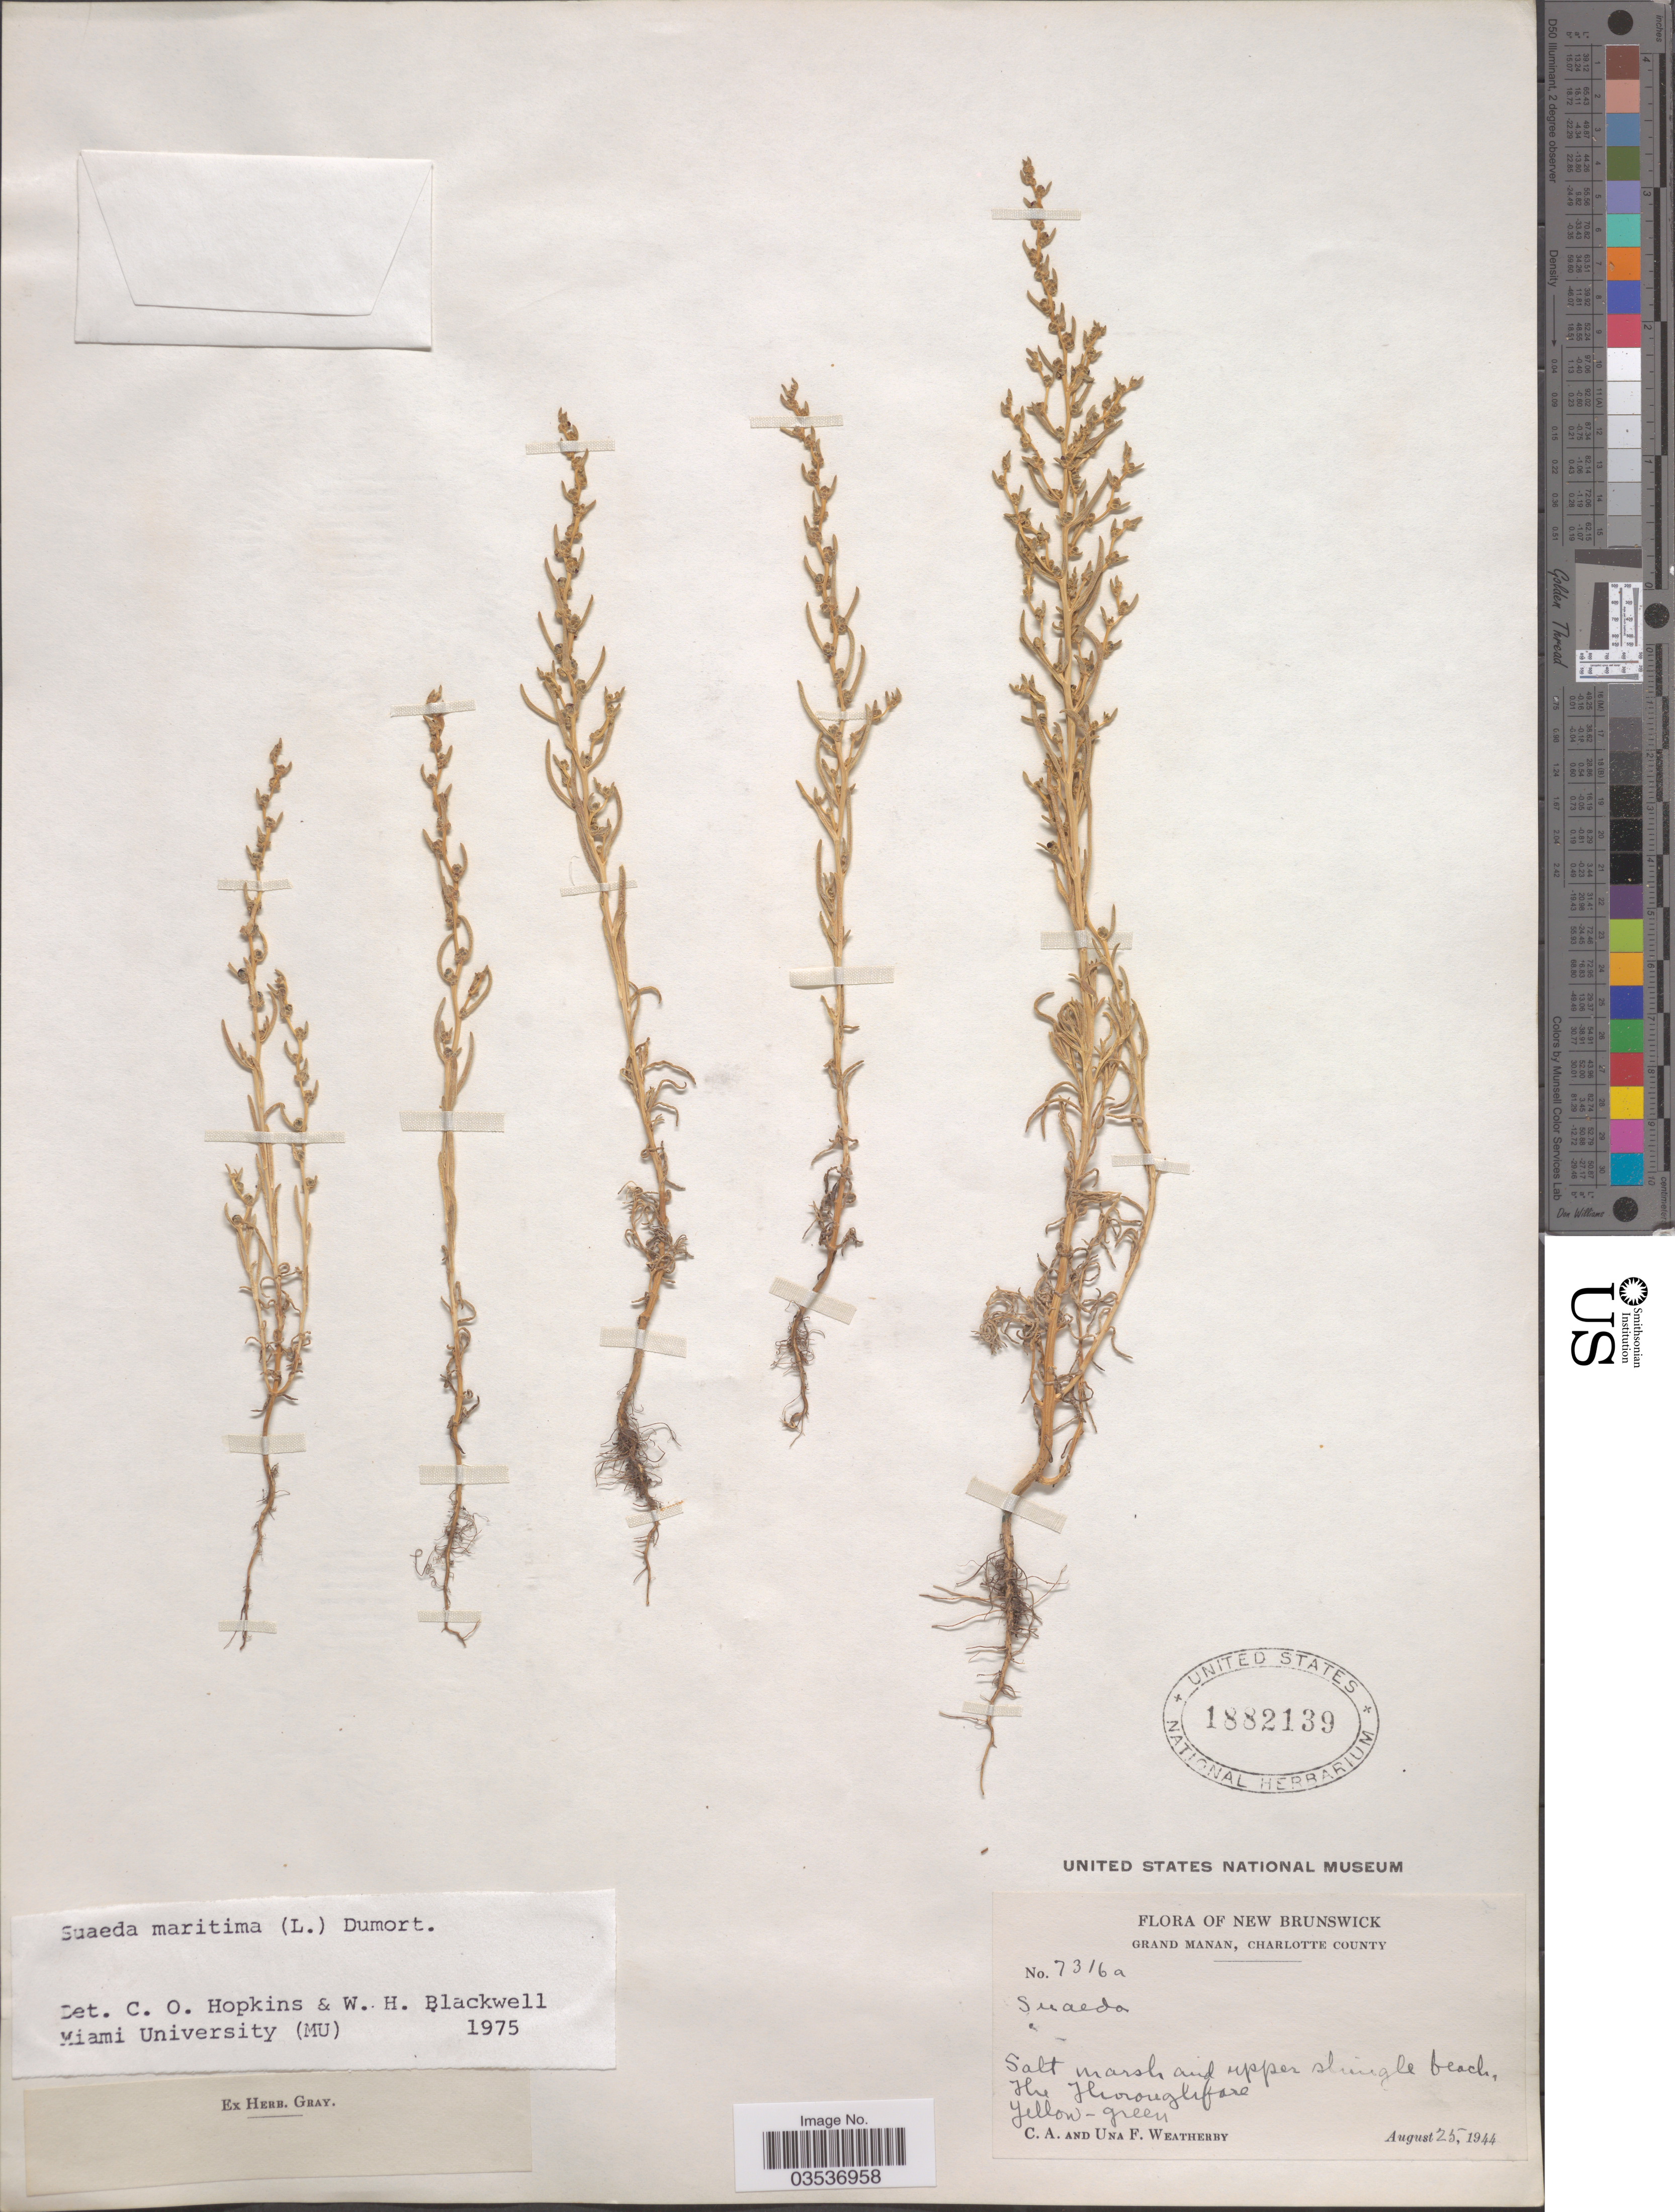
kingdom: Plantae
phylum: Tracheophyta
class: Magnoliopsida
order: Caryophyllales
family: Amaranthaceae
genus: Suaeda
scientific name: Suaeda maritima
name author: (L.) Dumort.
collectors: C. A. Weatherby & U. Weatherby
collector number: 7316a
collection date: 1944-08-25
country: Canada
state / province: New Brunswick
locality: Grand Manan, Charlotte County.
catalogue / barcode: US 1882139